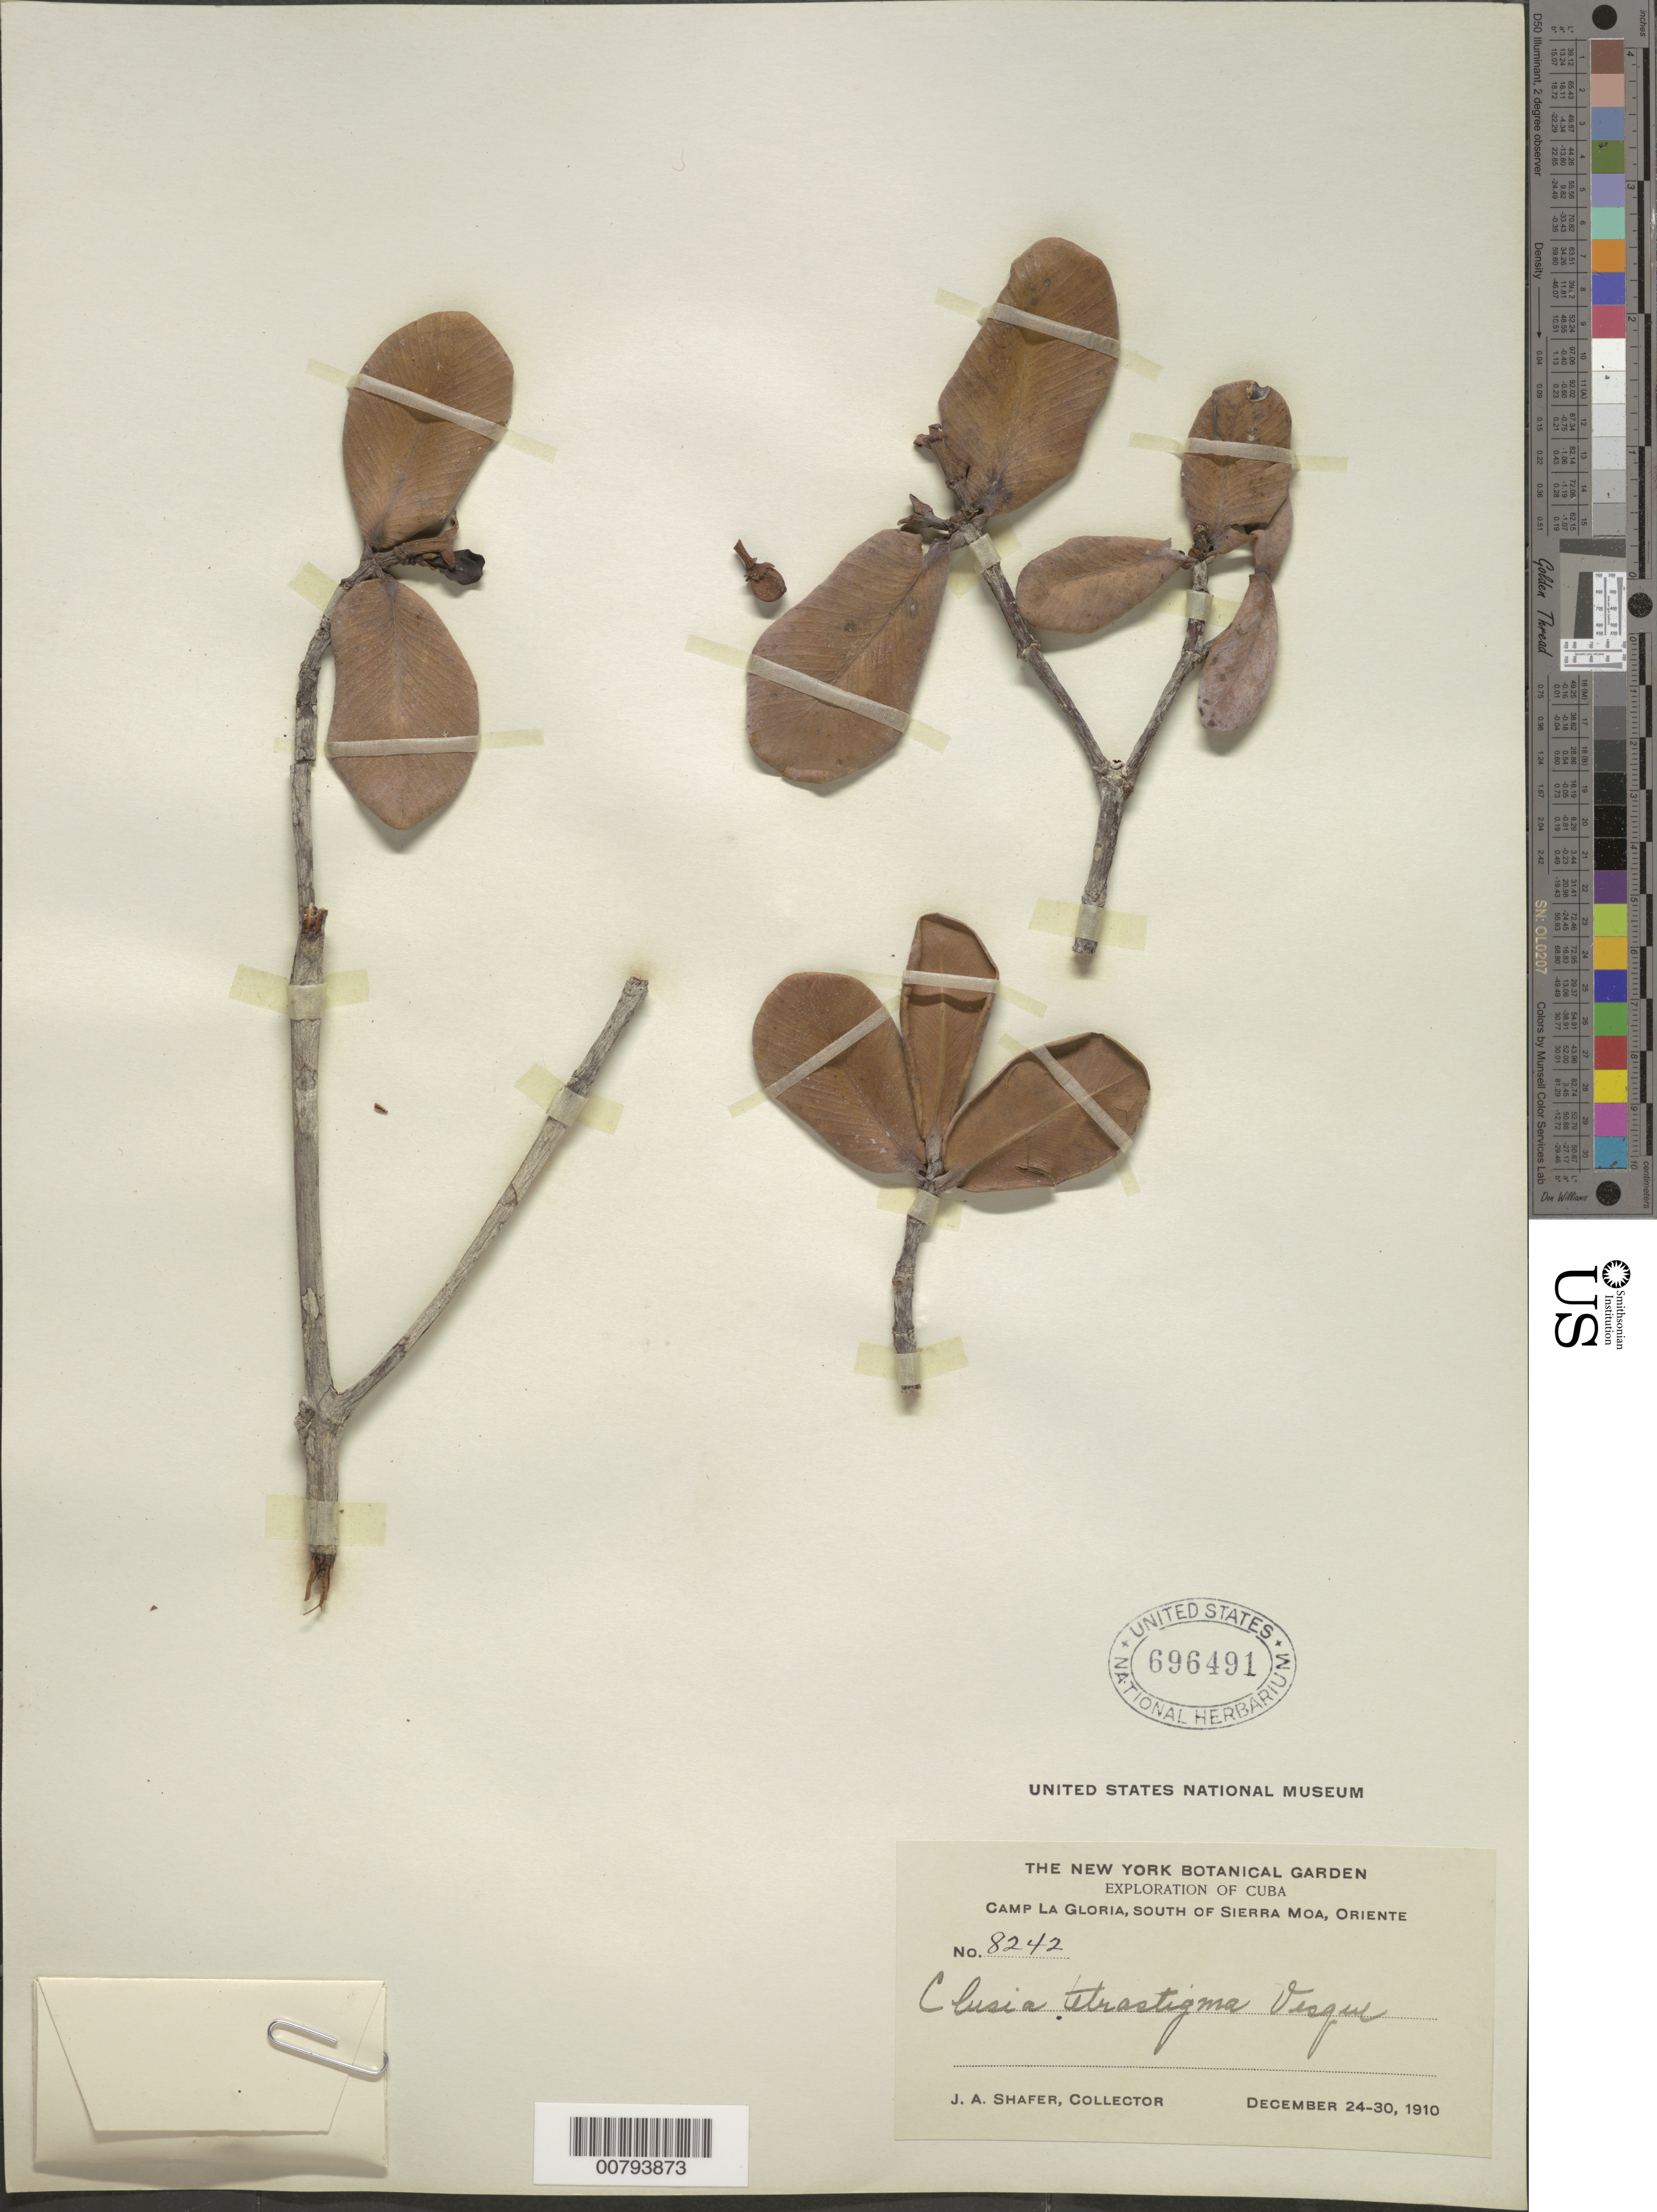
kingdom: Plantae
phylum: Tracheophyta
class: Magnoliopsida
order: Malpighiales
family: Clusiaceae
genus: Clusia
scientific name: Clusia tetrastigma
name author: Vesque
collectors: J. A. Shafer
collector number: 8242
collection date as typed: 25 Dec 1910 to 30 Dec 1910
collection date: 1910-12-25/1910-12-30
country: Cuba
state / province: Oriente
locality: Camp la Gloria, south of Sierra Moa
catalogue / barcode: US 696491